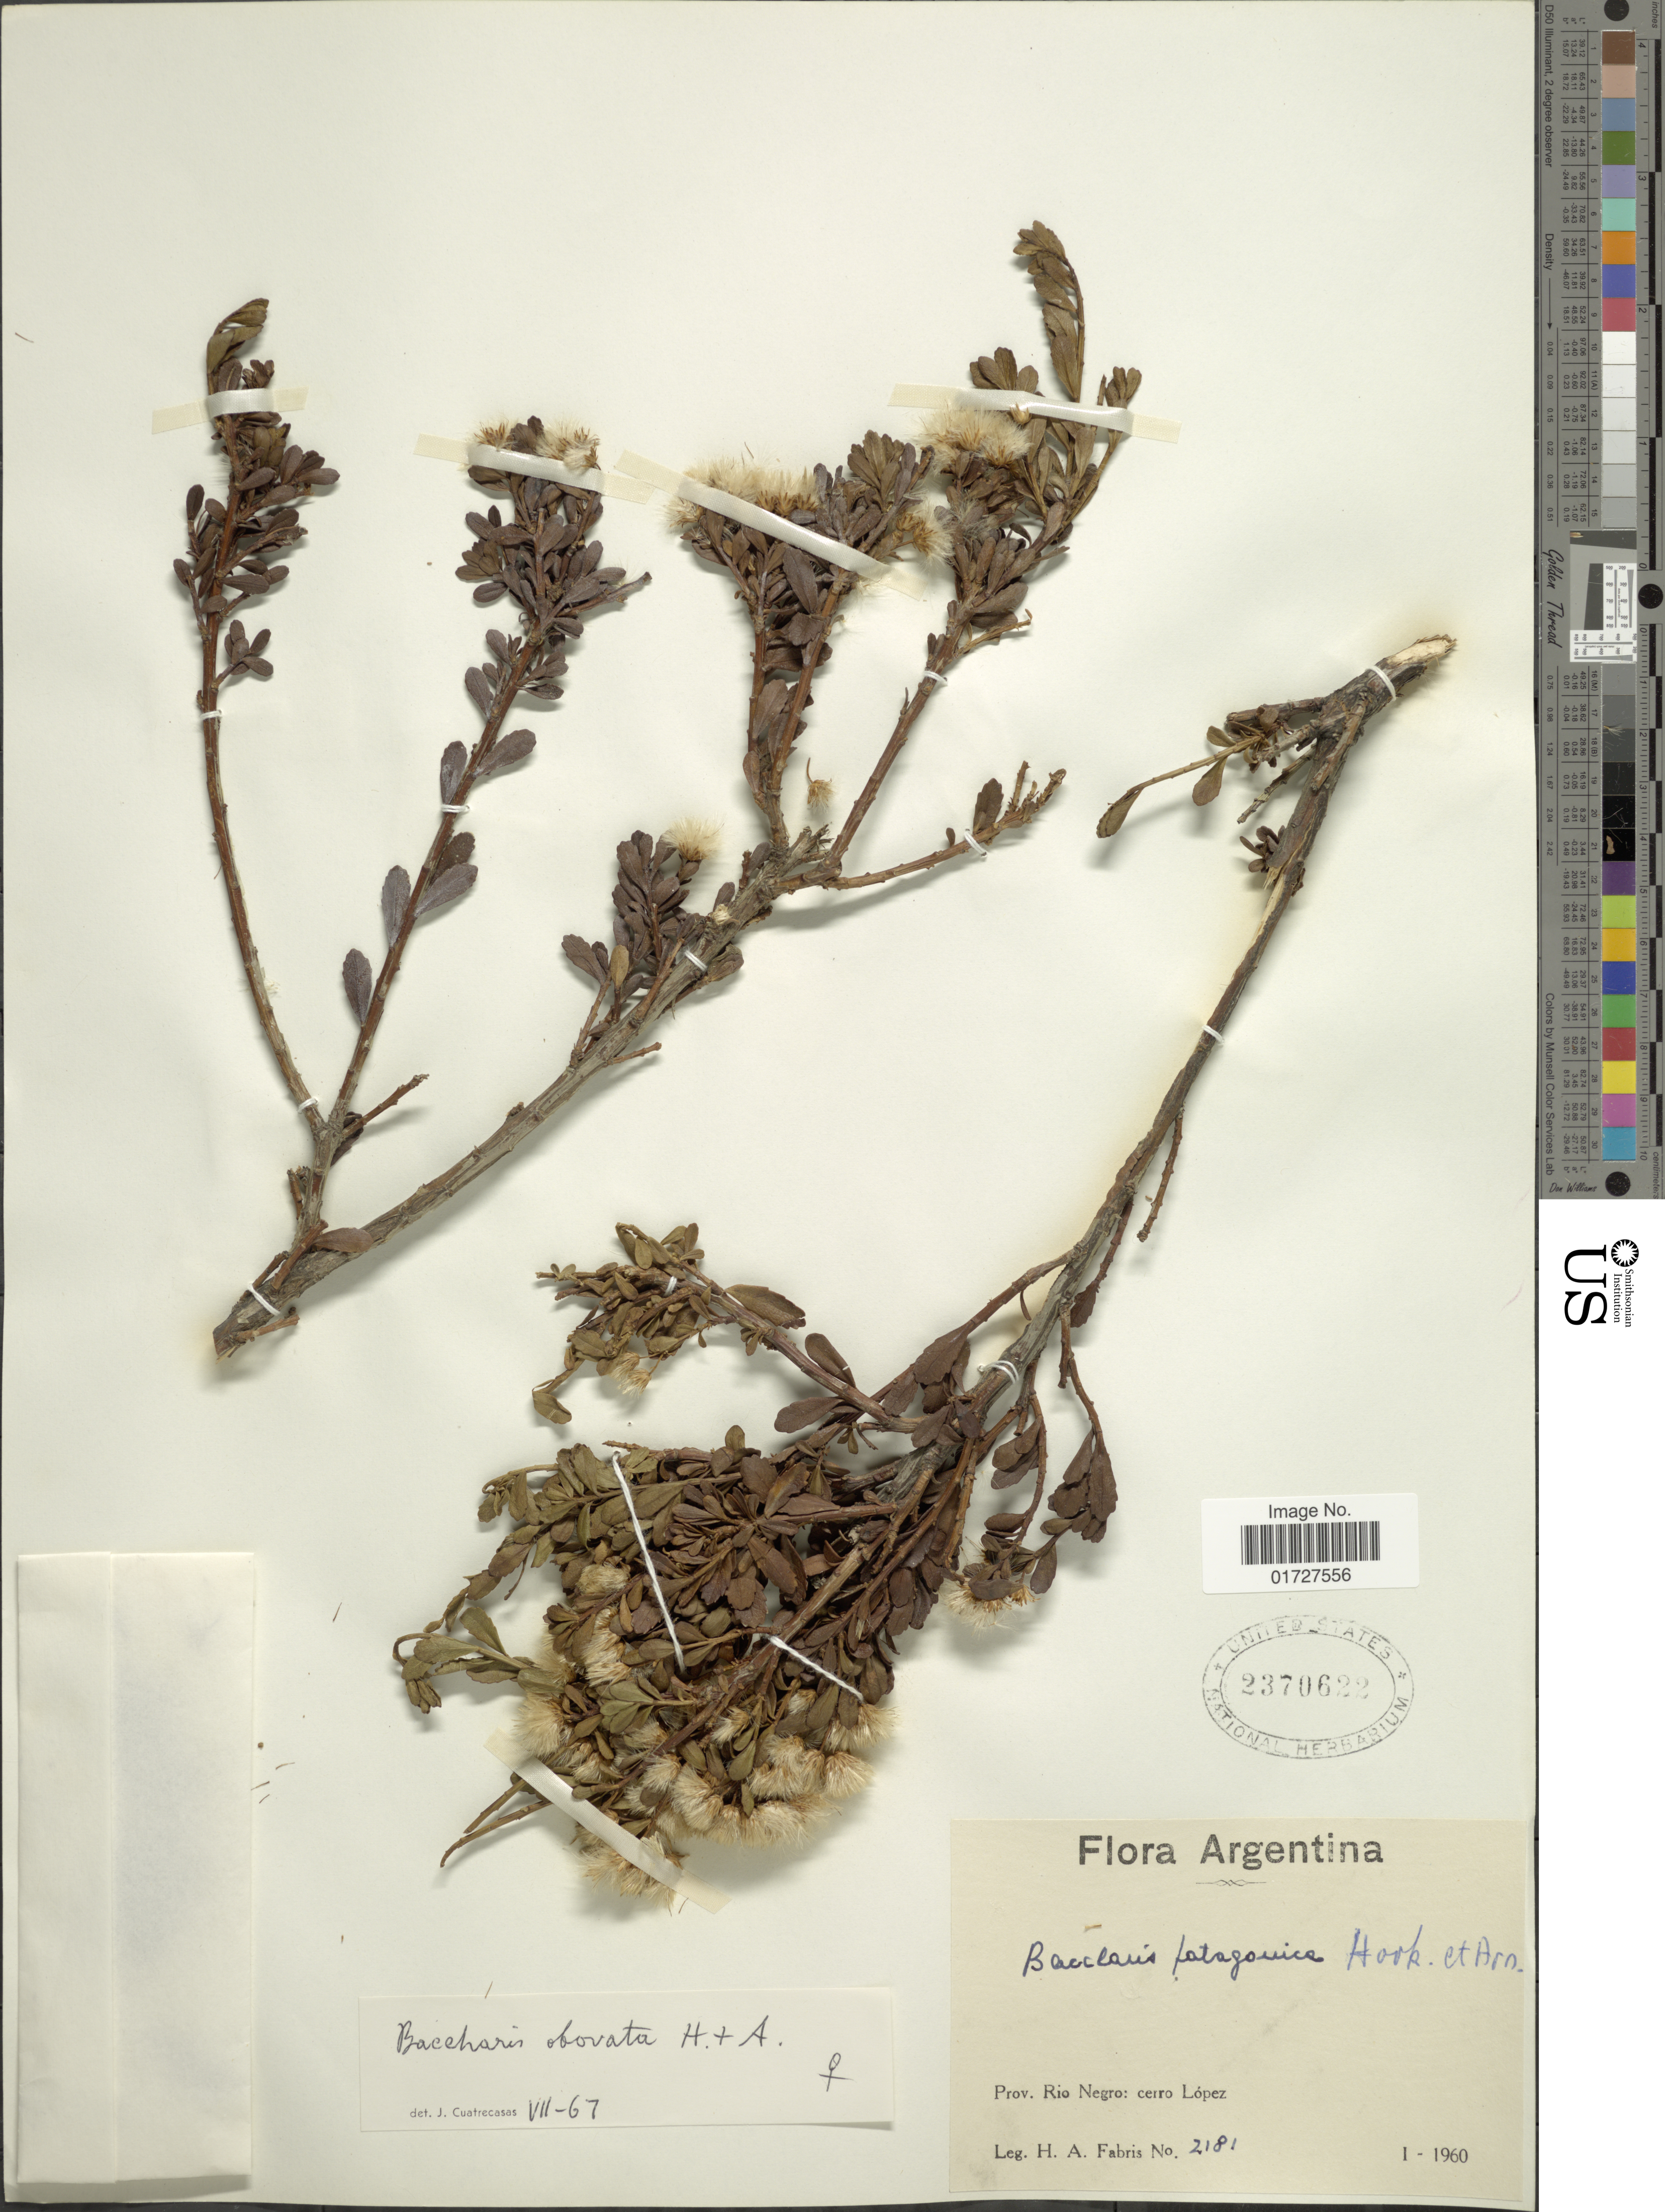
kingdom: Plantae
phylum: Tracheophyta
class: Magnoliopsida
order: Asterales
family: Asteraceae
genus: Baccharis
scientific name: Baccharis odorata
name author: Kunth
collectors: H. A. Fabris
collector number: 2181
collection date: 1960-01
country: Argentina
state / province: Rio Negro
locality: Cerro Lopez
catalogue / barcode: US 2370622